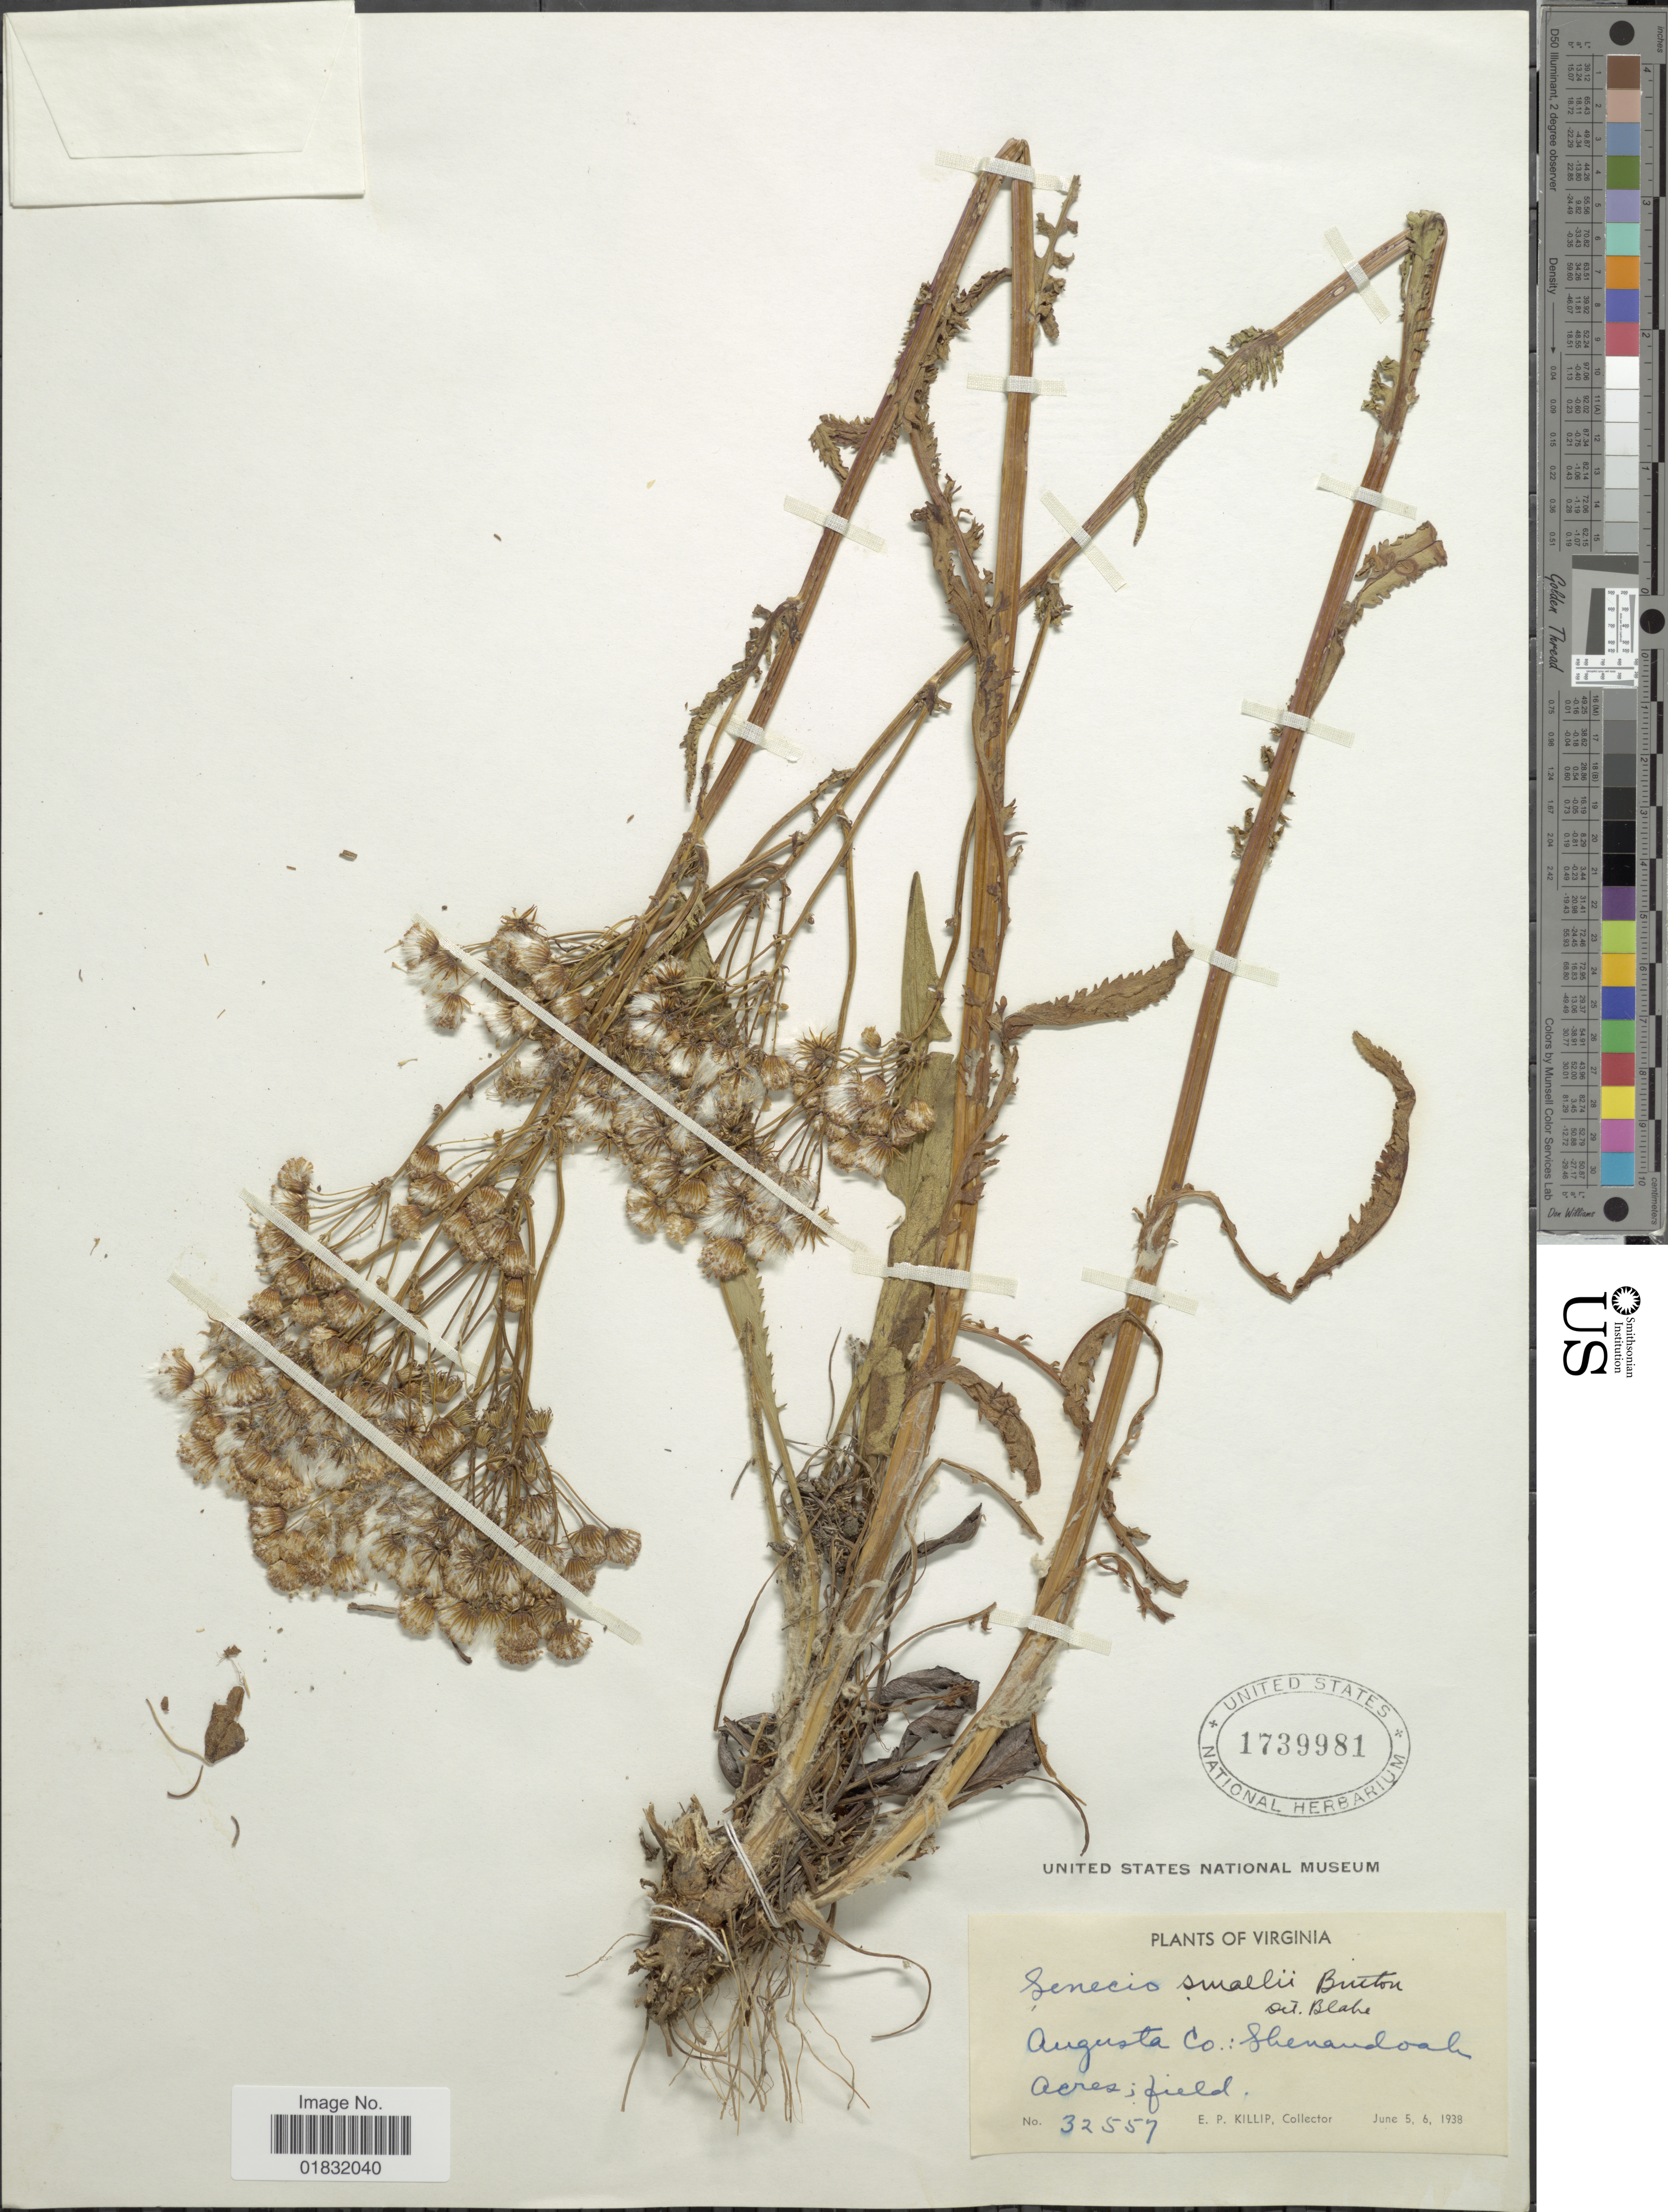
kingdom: Plantae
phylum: Tracheophyta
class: Magnoliopsida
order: Asterales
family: Asteraceae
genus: Packera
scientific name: Packera smallii Britton comb ined.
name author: Britton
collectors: E. P. Killip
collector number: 32557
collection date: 1938-06-05/1938-06-06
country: United States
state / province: Virginia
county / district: Augusta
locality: Augusta Co., Shenandoah Acres; field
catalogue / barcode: US 1739981